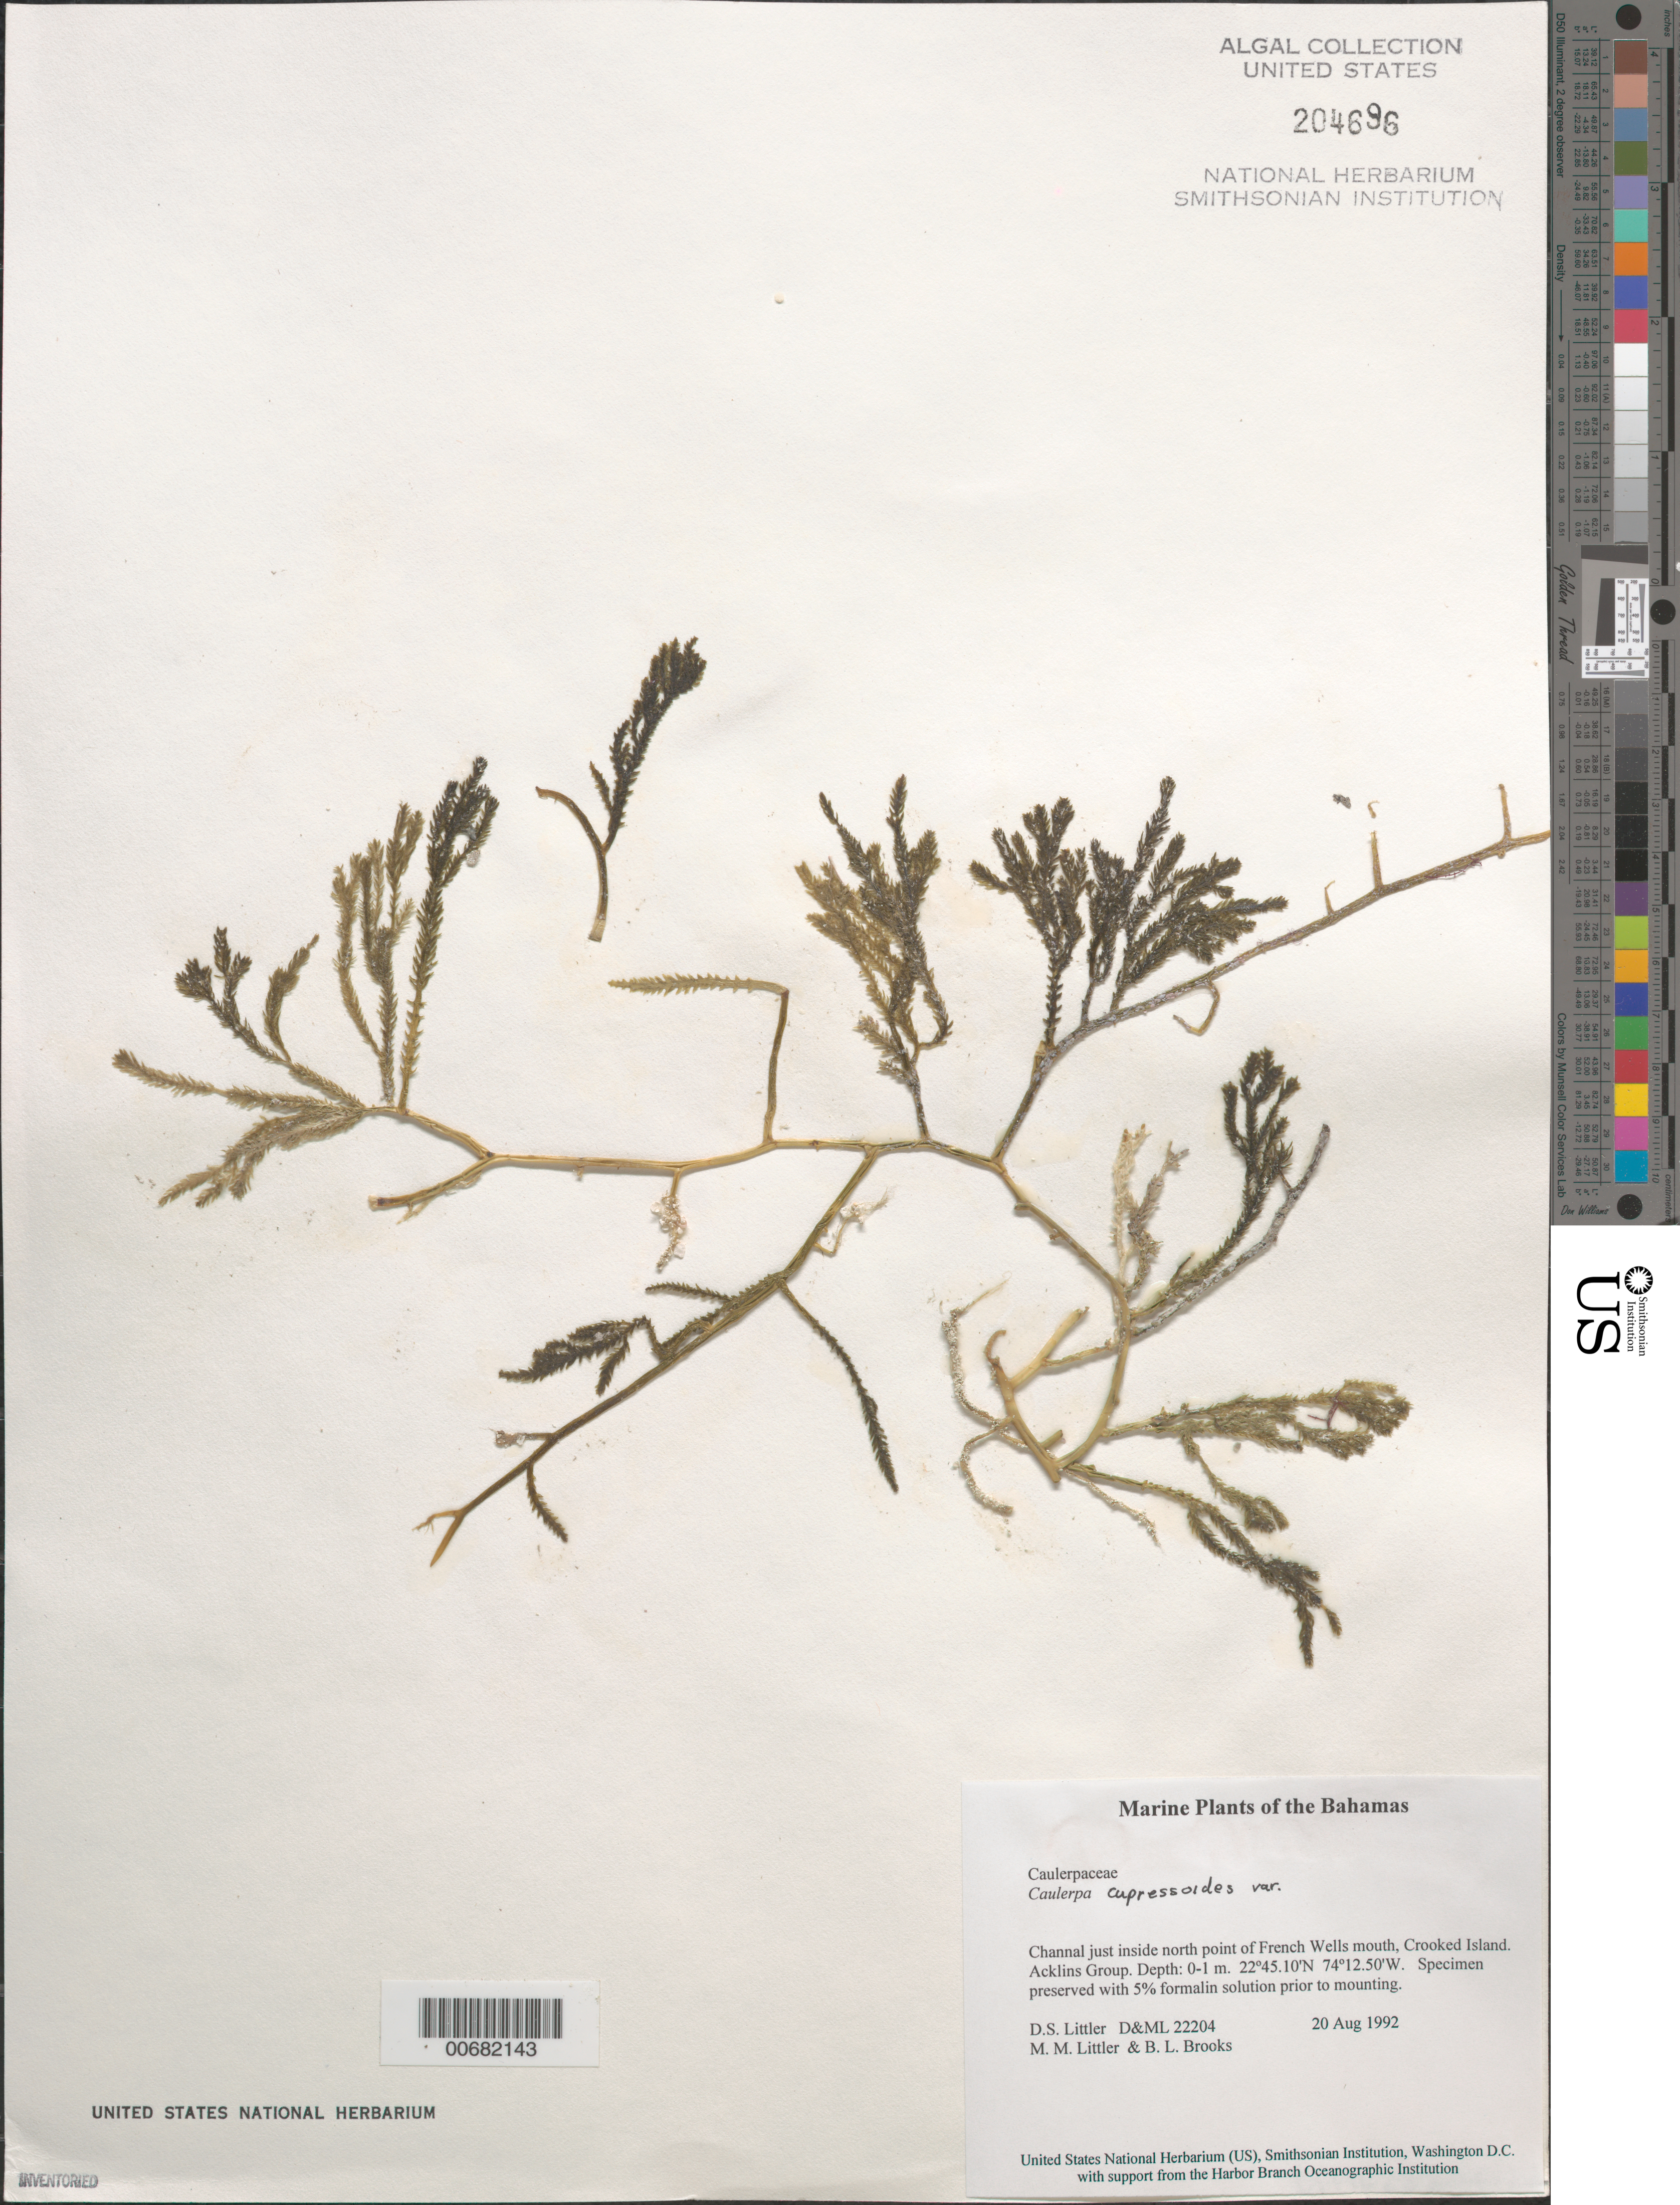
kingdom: Plantae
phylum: Chlorophyta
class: Ulvophyceae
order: Bryopsidales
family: Caulerpaceae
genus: Caulerpa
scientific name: Caulerpa cupressoides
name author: (Vahl) C. Agardh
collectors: D. S. Littler, M. M. Littler & B. Brooks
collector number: D&ML 22204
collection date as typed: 20 Aug 1992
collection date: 1992-08-20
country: Bahamas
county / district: Crooked Island District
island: Crooked Island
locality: Channel just inside north point of French Wells mouth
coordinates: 22 45.10' N, 74 12.50' W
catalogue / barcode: US 204696